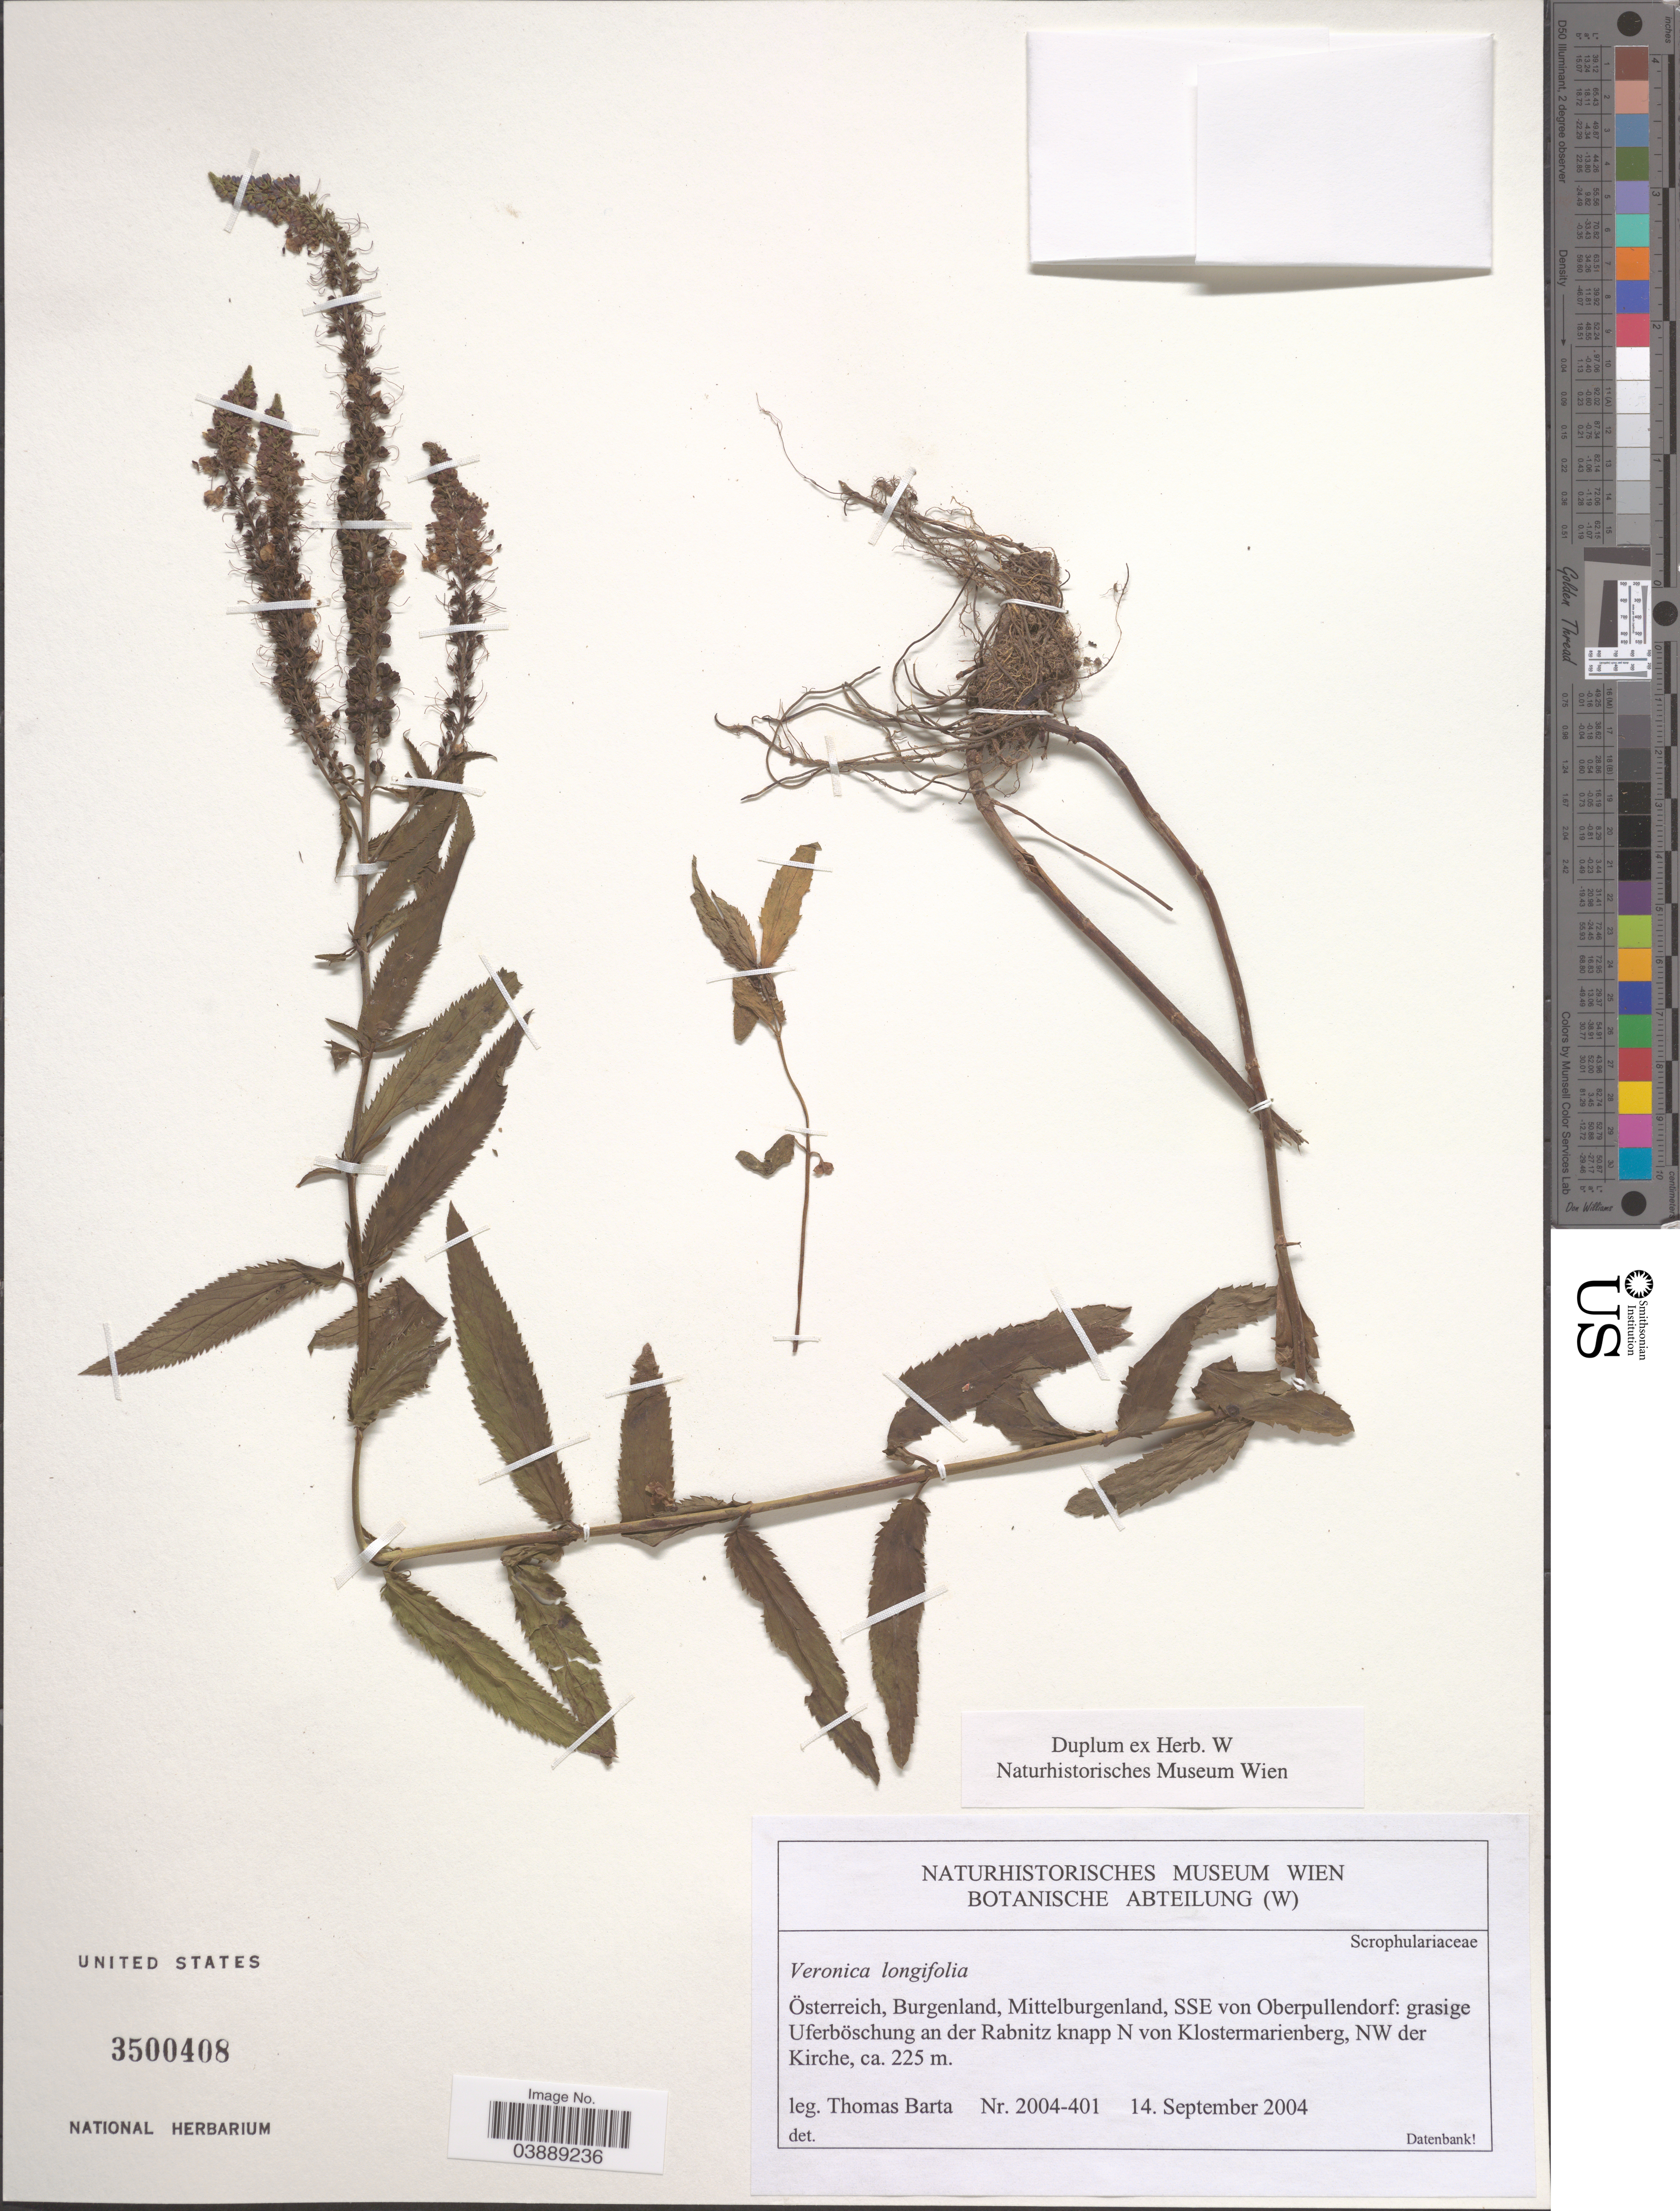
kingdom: Plantae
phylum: Tracheophyta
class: Magnoliopsida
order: Lamiales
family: Plantaginaceae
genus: Veronica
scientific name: Veronica longifolia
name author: L.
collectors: T. Barta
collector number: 2004-401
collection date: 2004-09-14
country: Austria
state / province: Burgenland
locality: Österreich, Mittelburgenland, SSE von Oberpullendorf: grasige Uferböschung an der Rabnitz knapp N von Klostermarienberg, NW der Kirche.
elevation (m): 225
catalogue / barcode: US 3500408